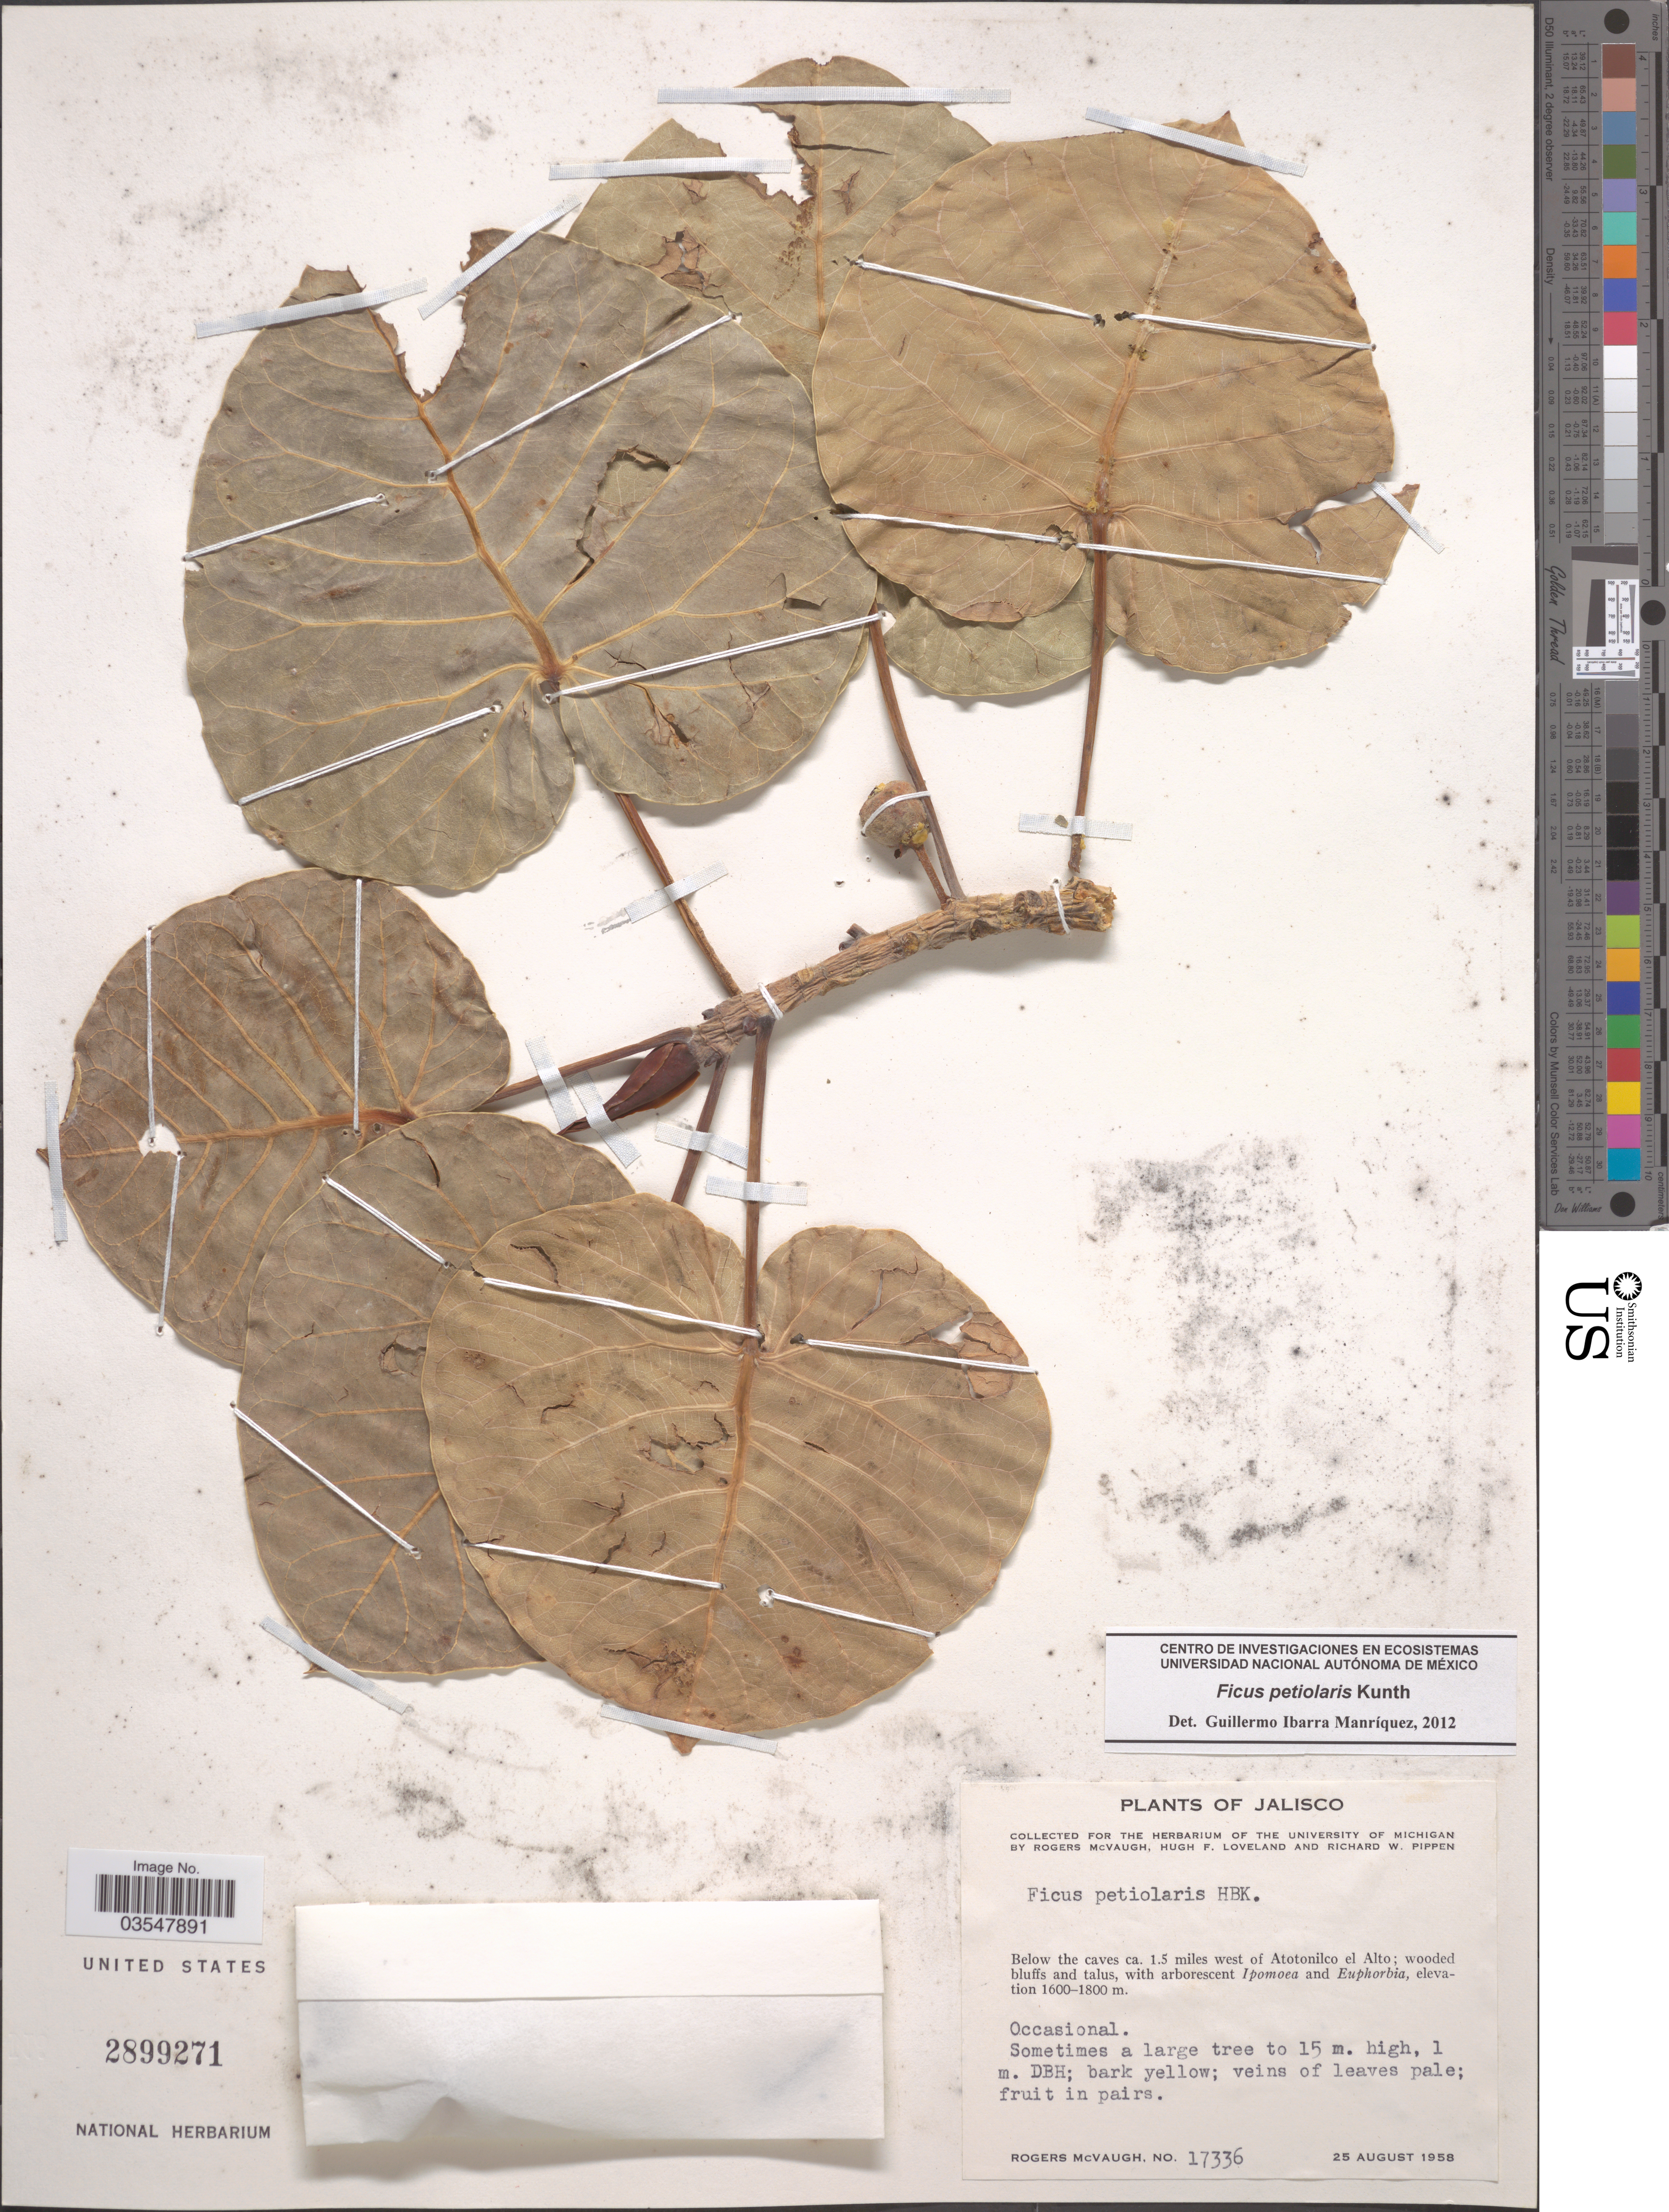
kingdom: Plantae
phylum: Tracheophyta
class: Magnoliopsida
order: Rosales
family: Moraceae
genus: Ficus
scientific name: Ficus petiolaris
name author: Kunth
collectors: R. McVaugh, H. Loveland & R. W. Pippen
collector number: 17336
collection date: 1958-08-25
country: Mexico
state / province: Jalisco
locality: Below the caves ca. 1.5 miles west of Atotonilco el Alto.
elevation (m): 1600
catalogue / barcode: US 2899271